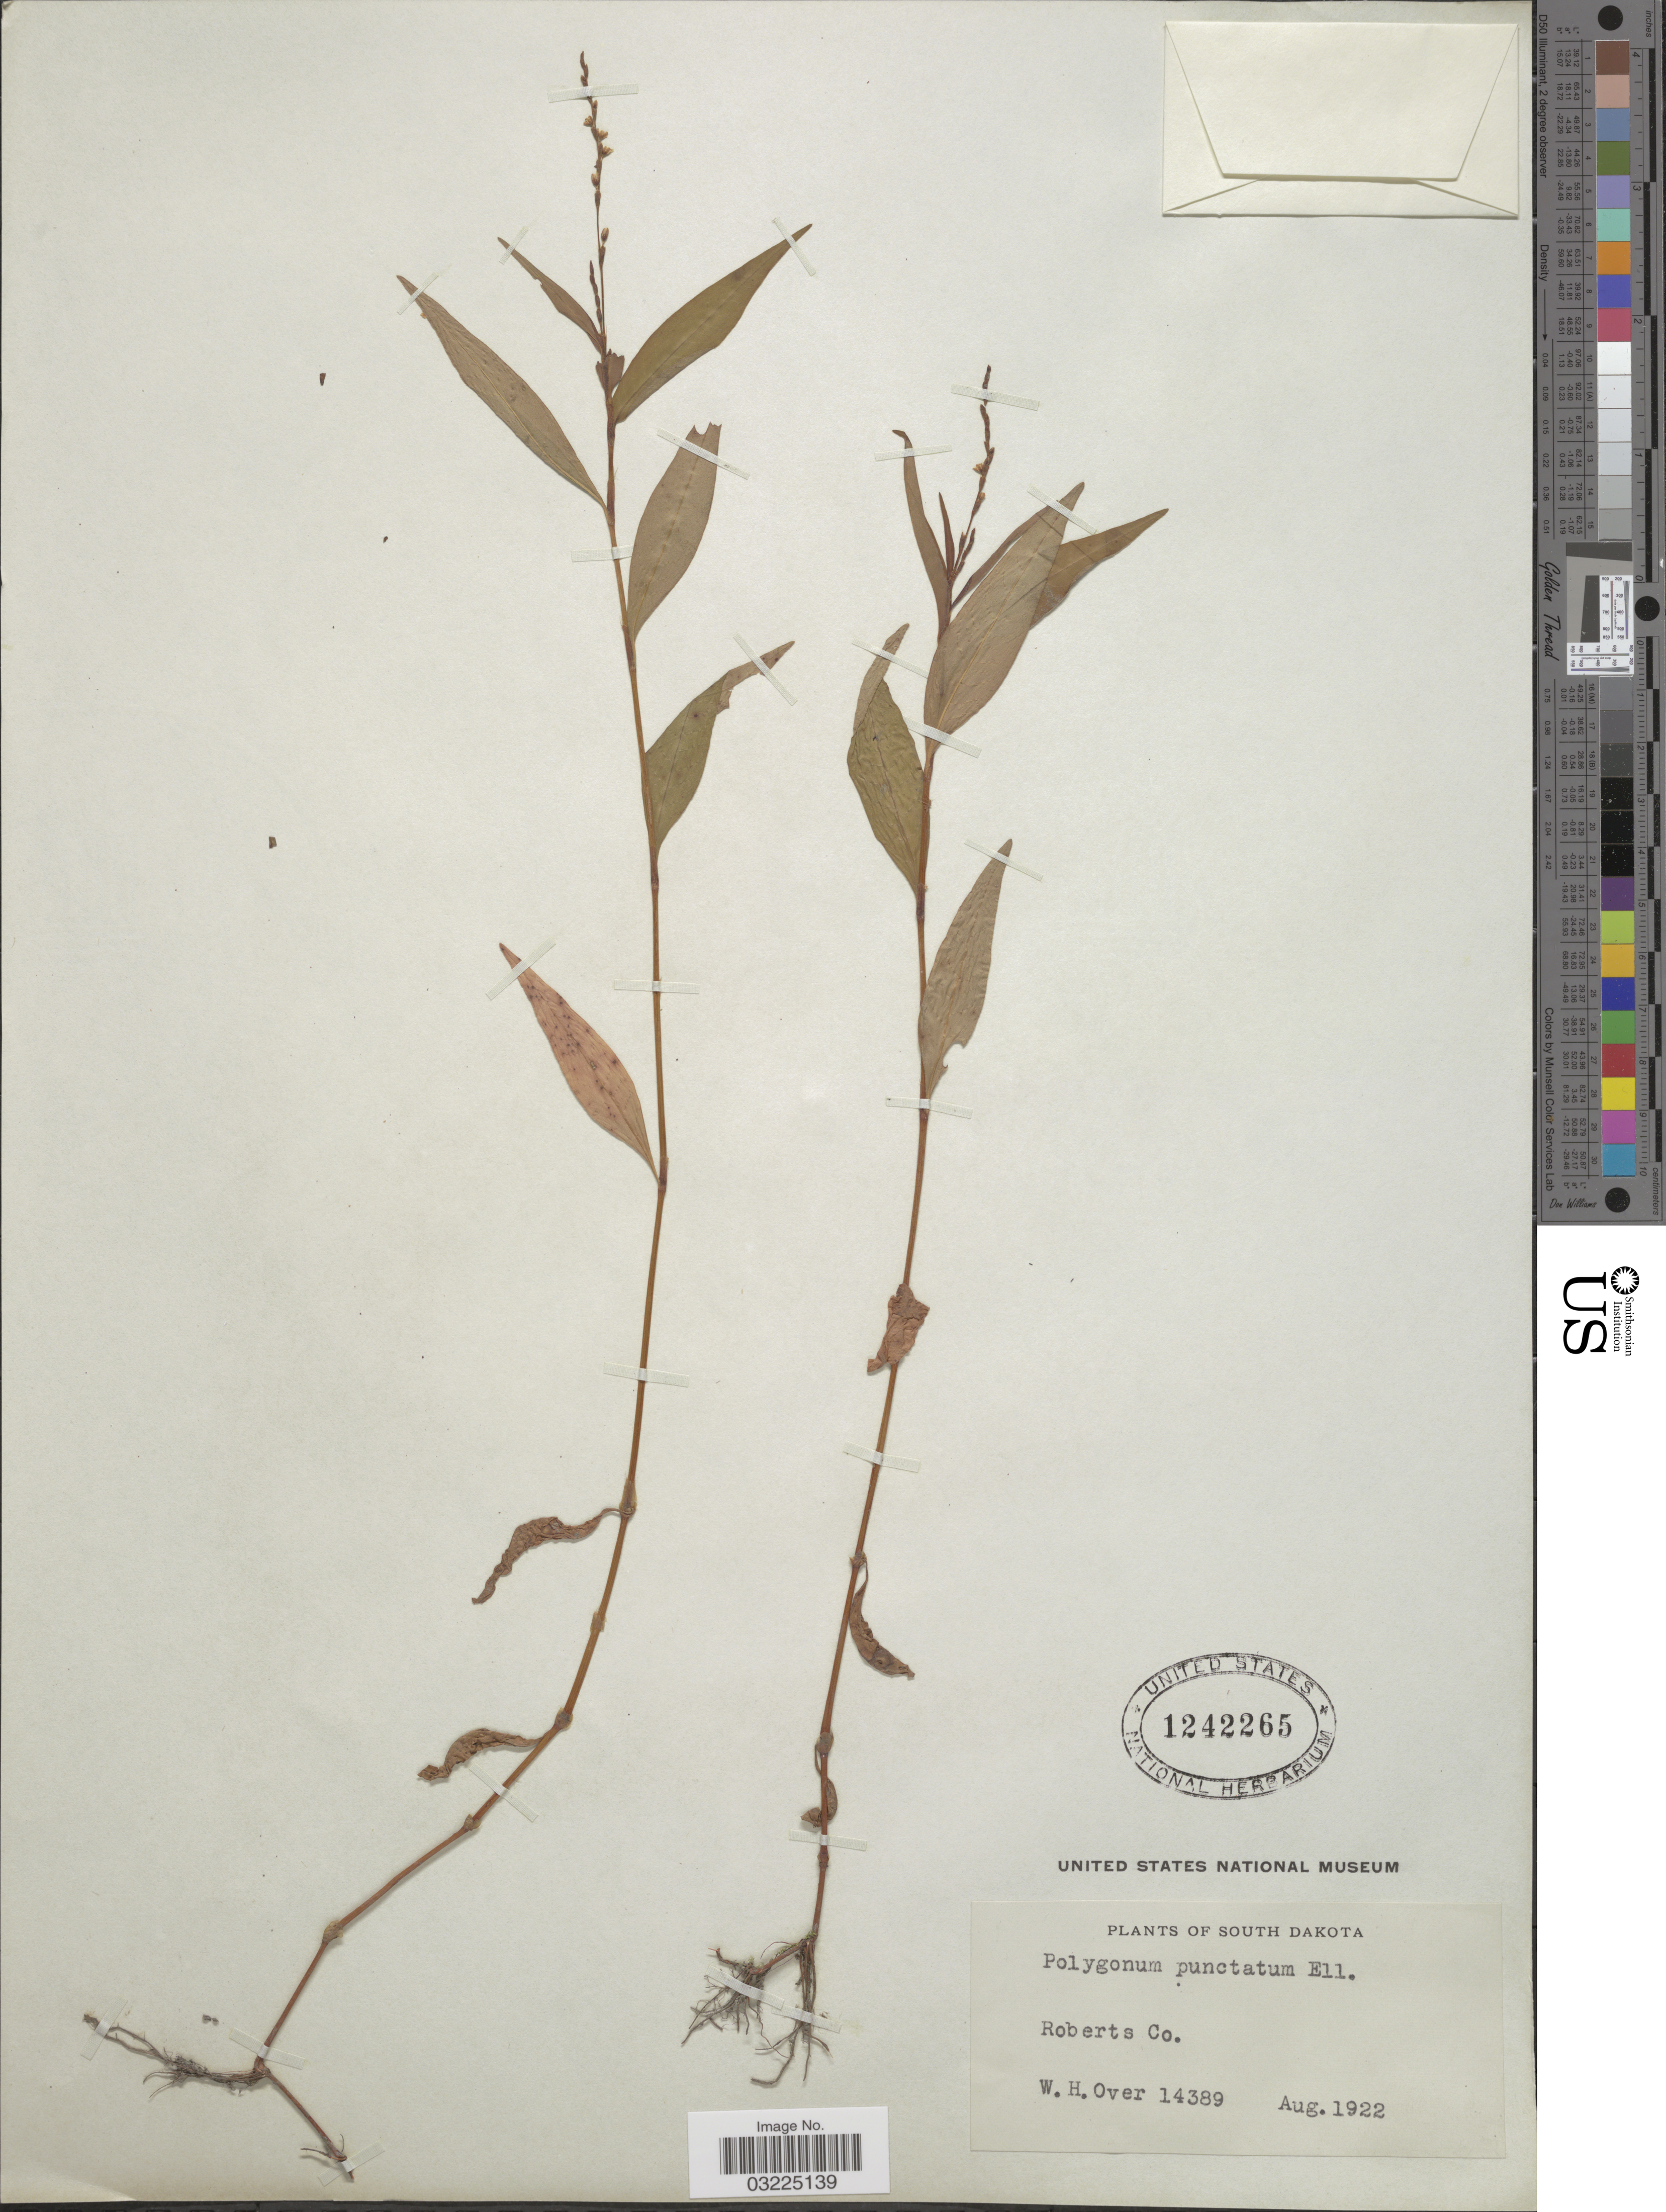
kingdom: Plantae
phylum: Tracheophyta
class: Magnoliopsida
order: Caryophyllales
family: Polygonaceae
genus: Persicaria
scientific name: Persicaria punctata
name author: (Elliott) Small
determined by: Atha, D. E.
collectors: W. Over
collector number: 14389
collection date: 1922-08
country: United States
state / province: South Dakota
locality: Roberts Co.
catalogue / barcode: US 1242265